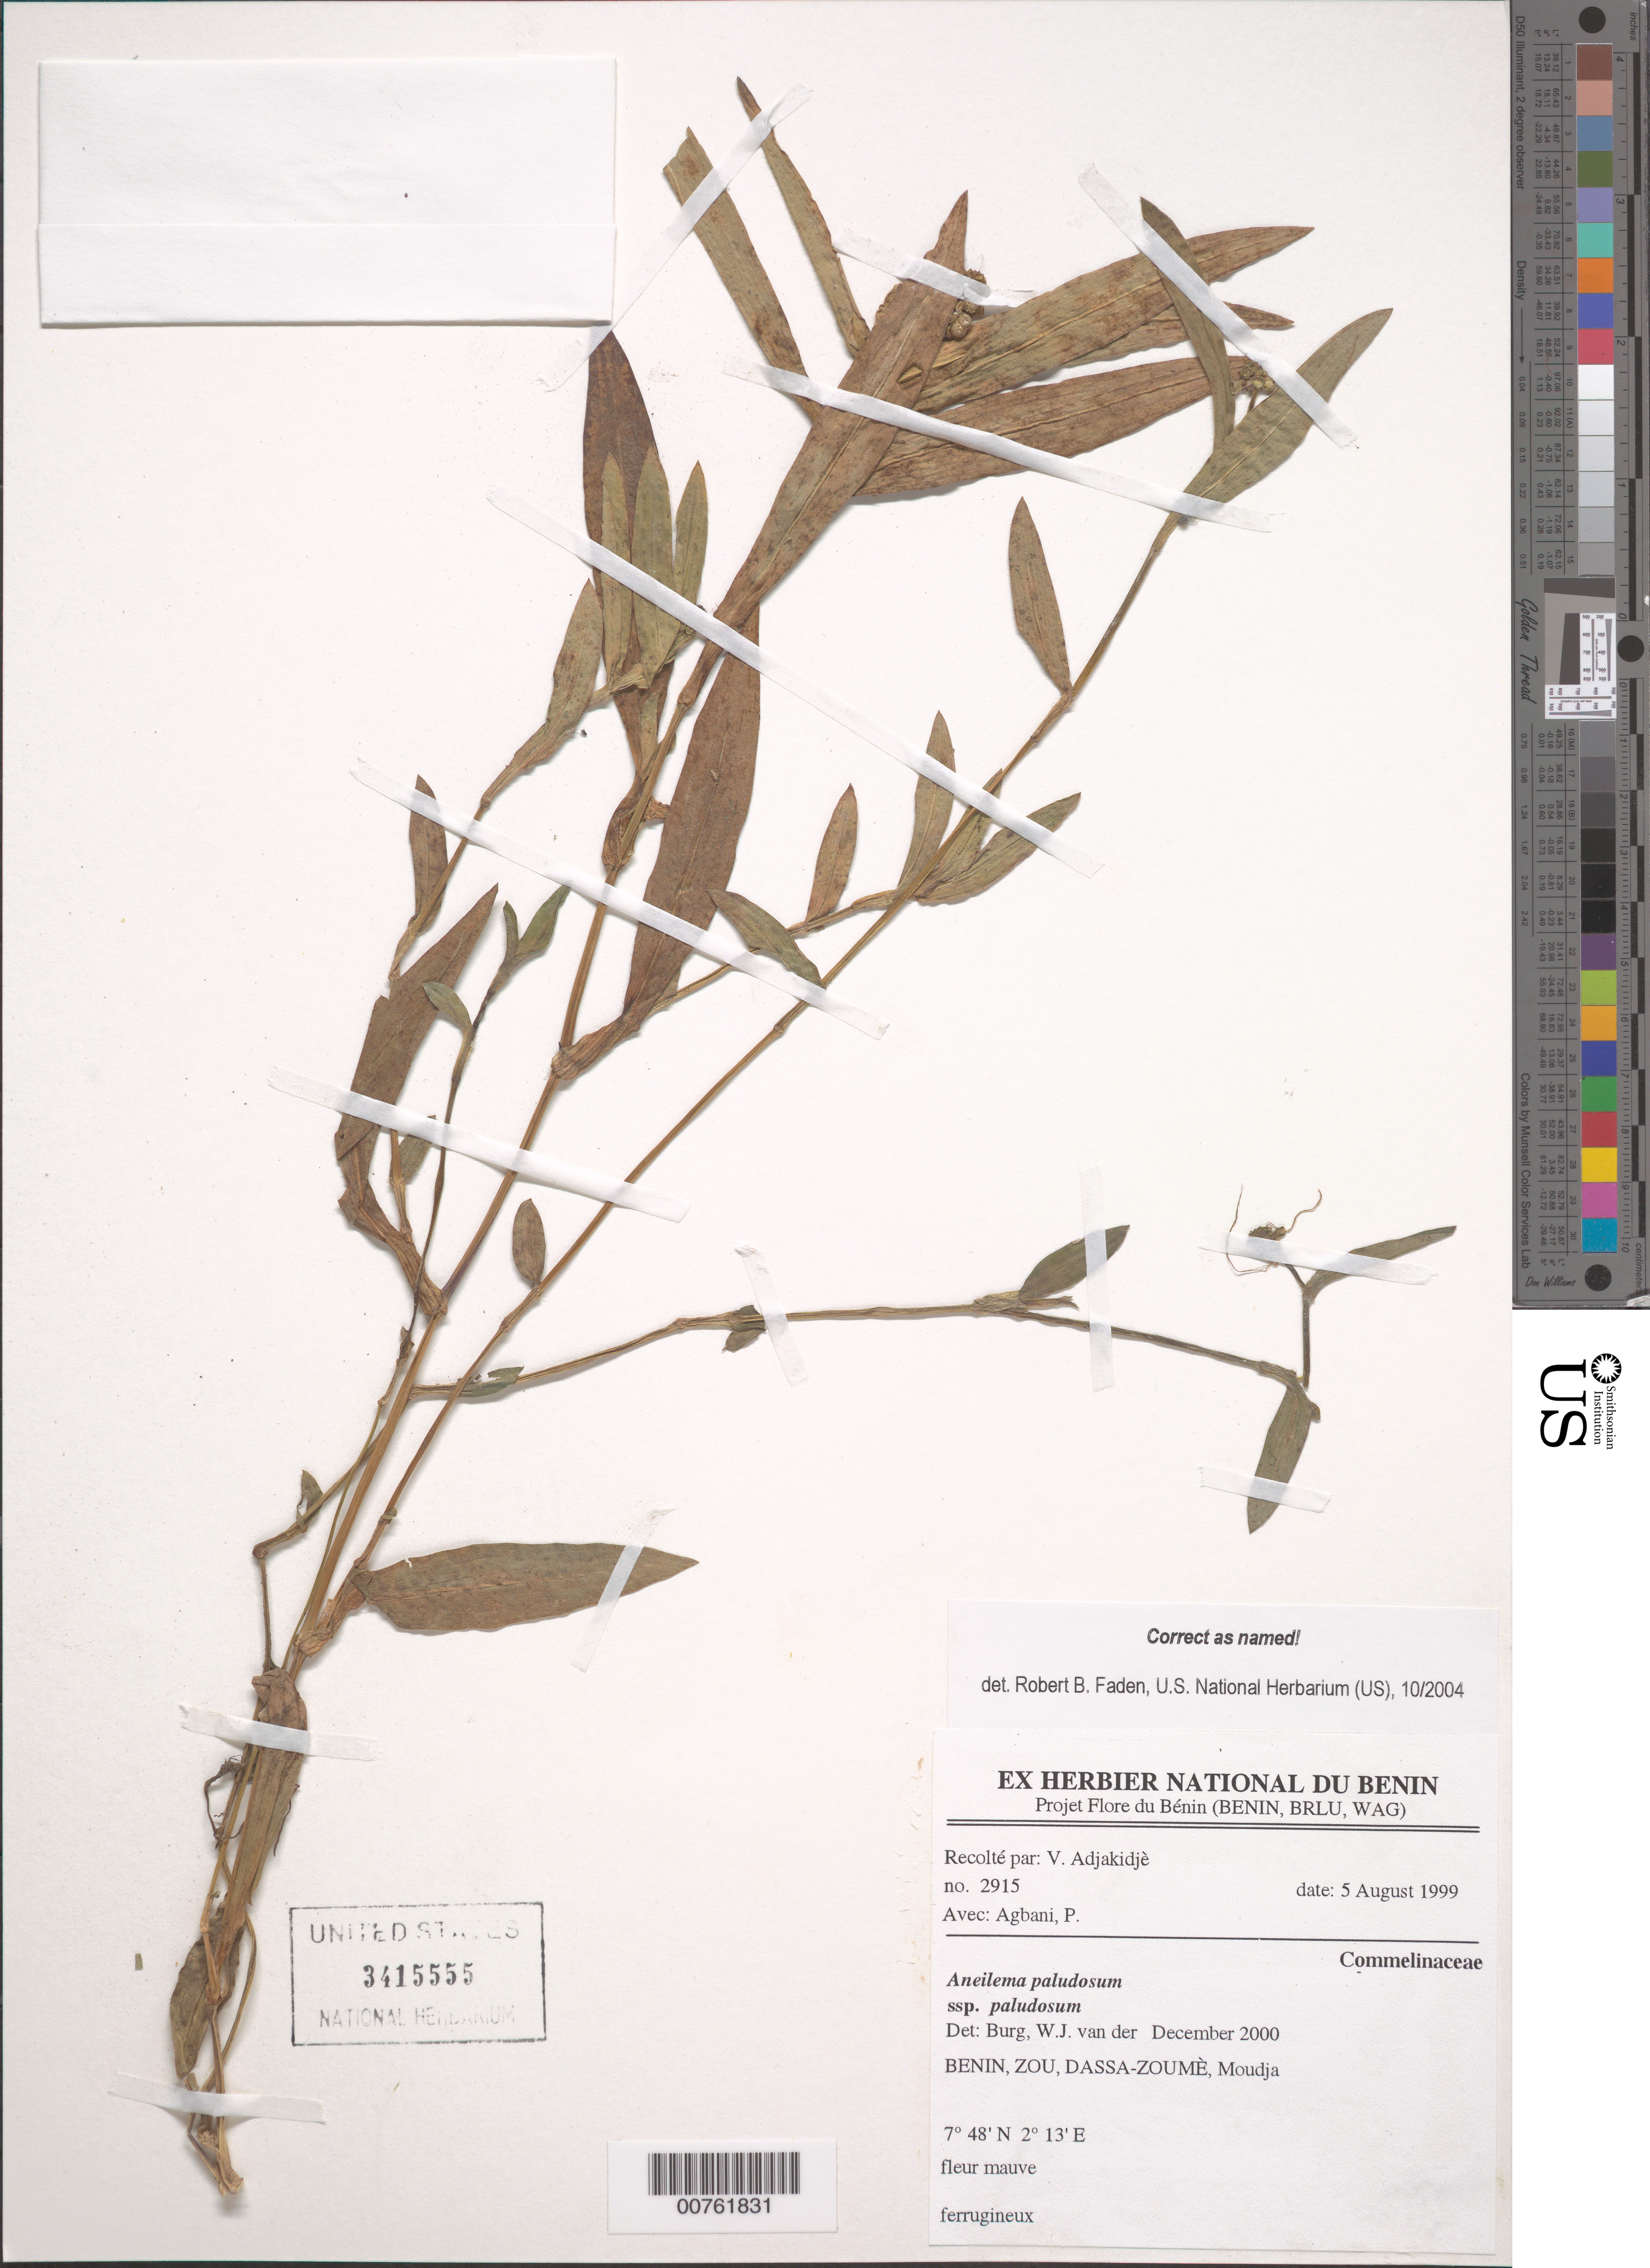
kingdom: Plantae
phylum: Tracheophyta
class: Liliopsida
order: Commelinales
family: Commelinaceae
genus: Aneilema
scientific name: Aneilema paludosum subsp. paludosum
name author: A. Chev.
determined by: Faden, Robert B., (US), Smithsonian Institution - National Museum of Natural History (UNITED STATES)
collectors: V. Adjakidjè & P. Agbani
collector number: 2915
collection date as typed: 05 Aug 1999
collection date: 1999-08-05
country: Benin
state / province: Zou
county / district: Dassa-Zoume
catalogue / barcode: US 3415555